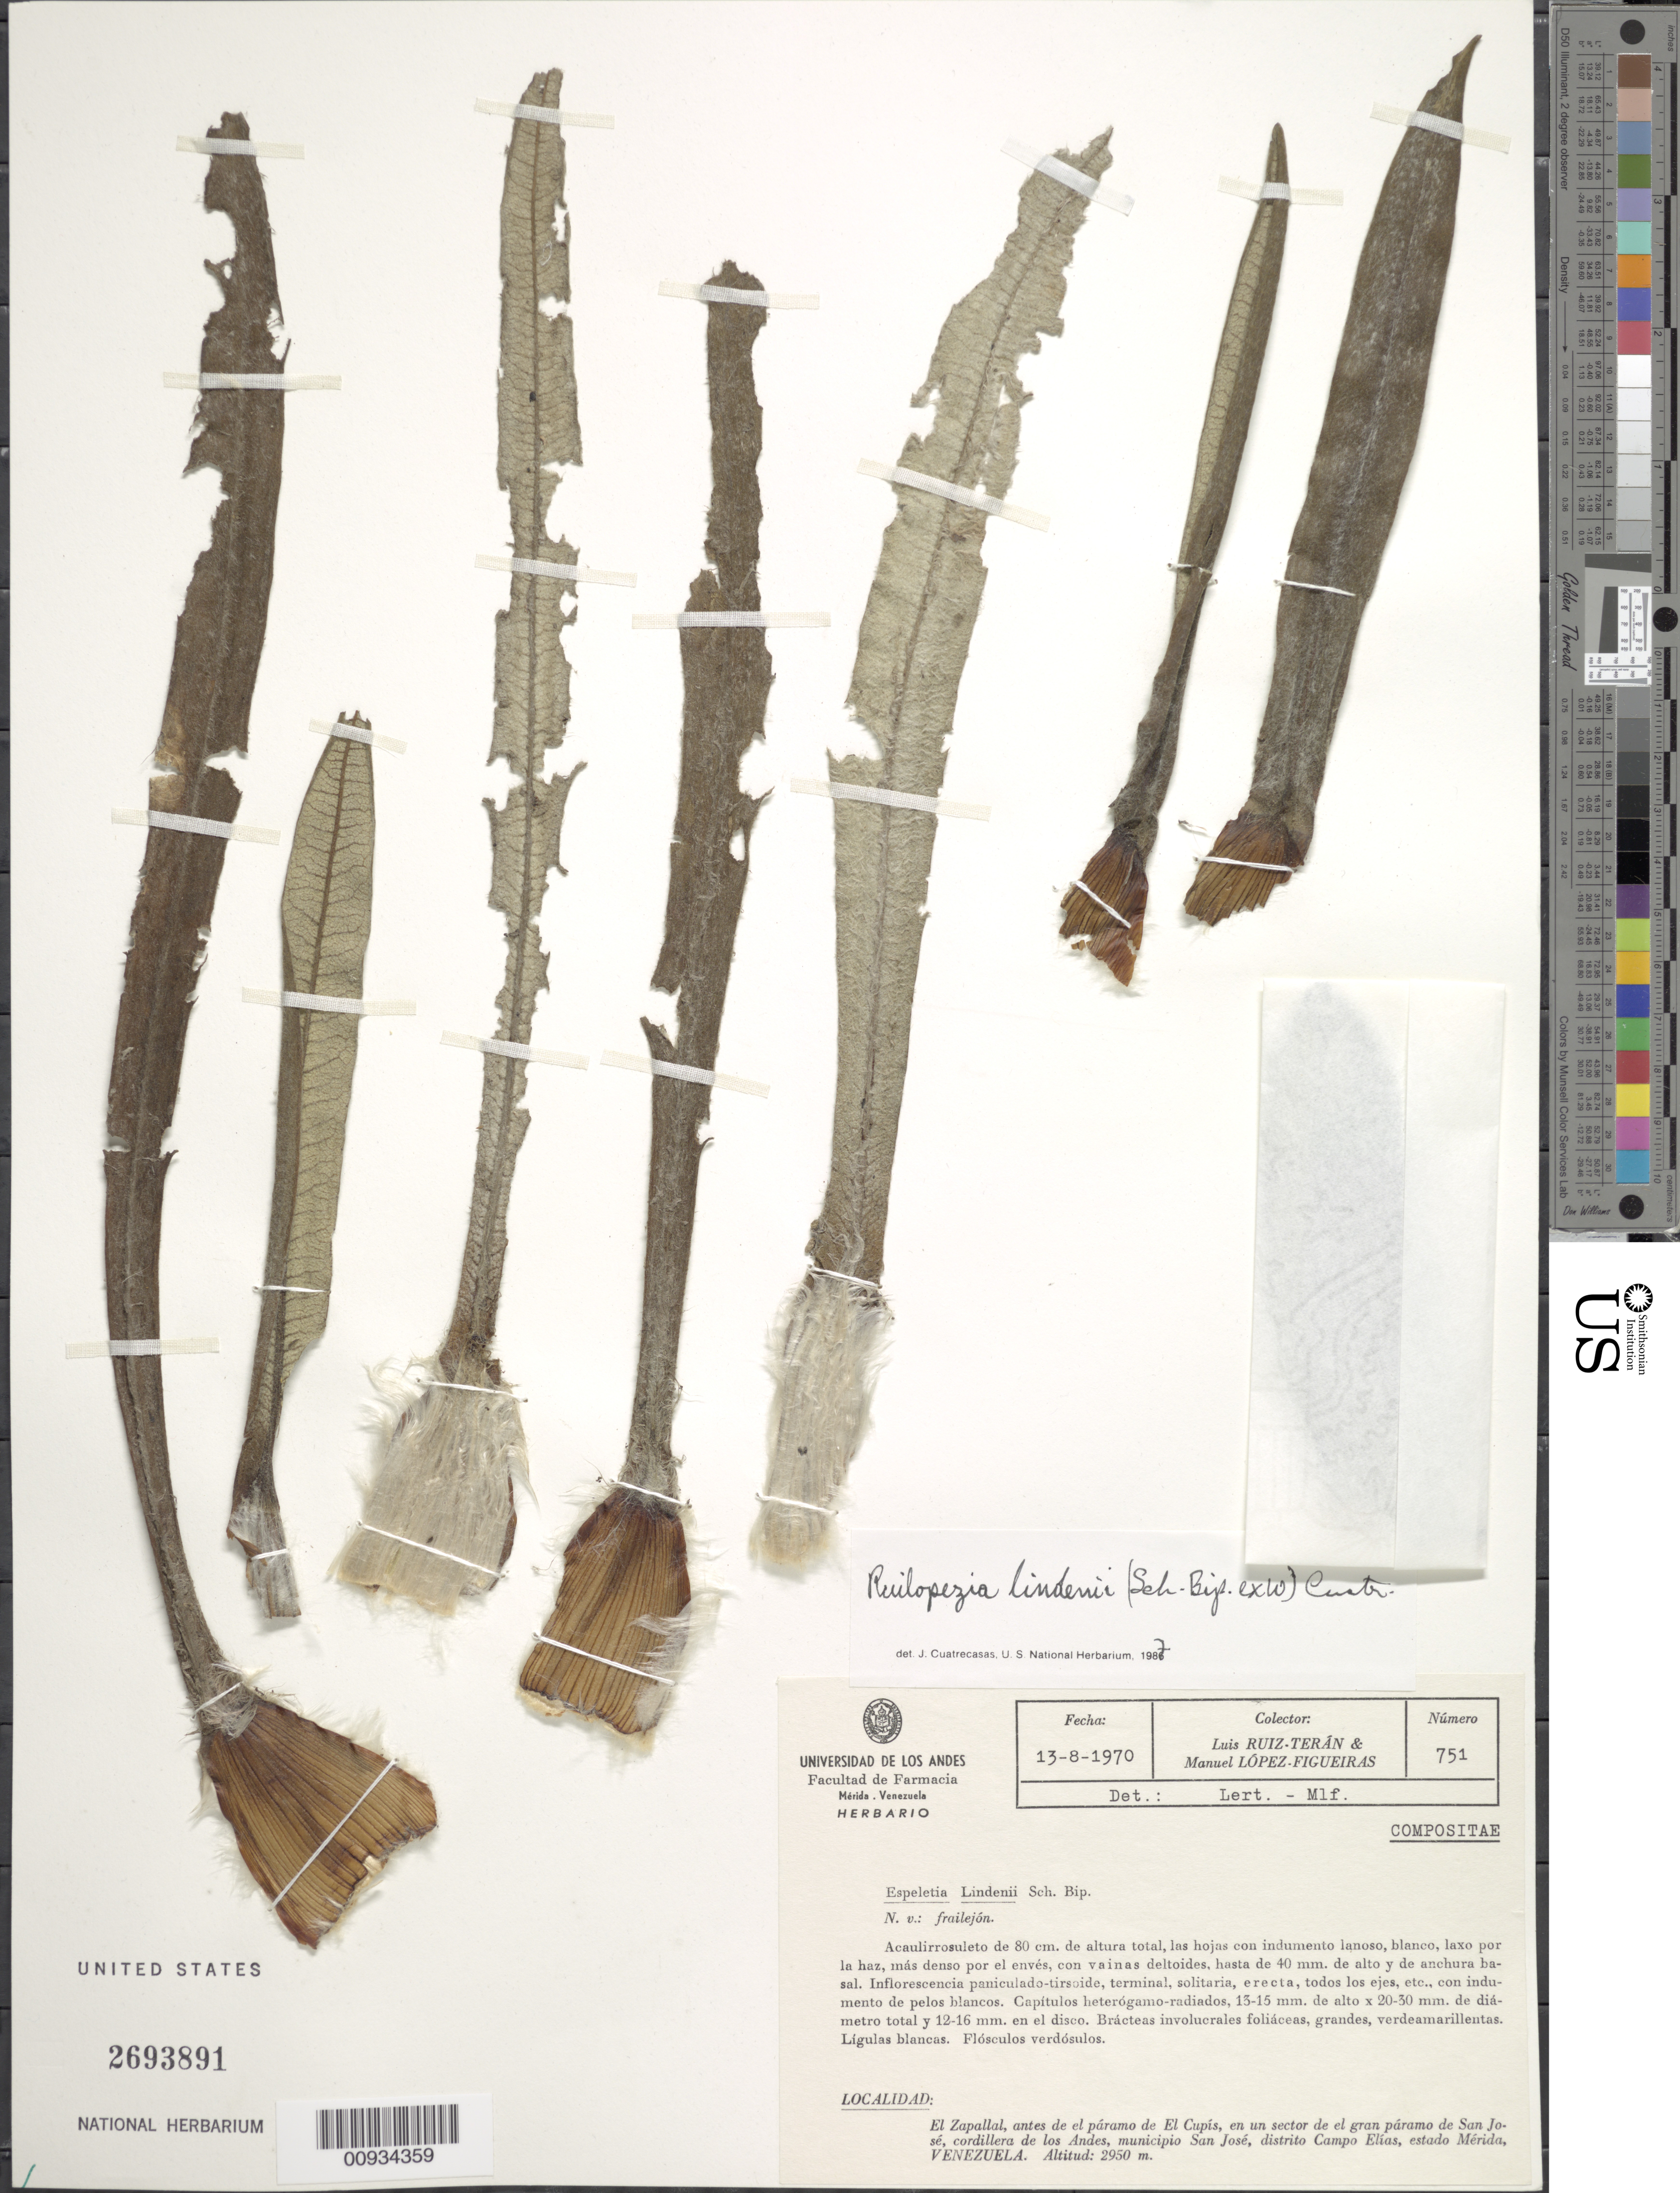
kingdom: Plantae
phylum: Tracheophyta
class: Magnoliopsida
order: Asterales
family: Asteraceae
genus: Ruilopezia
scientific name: Ruilopezia lindenii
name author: (Sch. Bip. ex Wedd.) Cuatrec.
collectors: L. Teran & M. López Figueiras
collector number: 751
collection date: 1970-08-13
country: Venezuela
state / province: Mérida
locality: El Zapallal, antes de el paramo de El Cupis, en un sector de el gran paramo de San Jose, Cordillera de Los Andes, Municipio San Jose, Distrito Campo Elias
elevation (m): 2950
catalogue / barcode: US 2693891